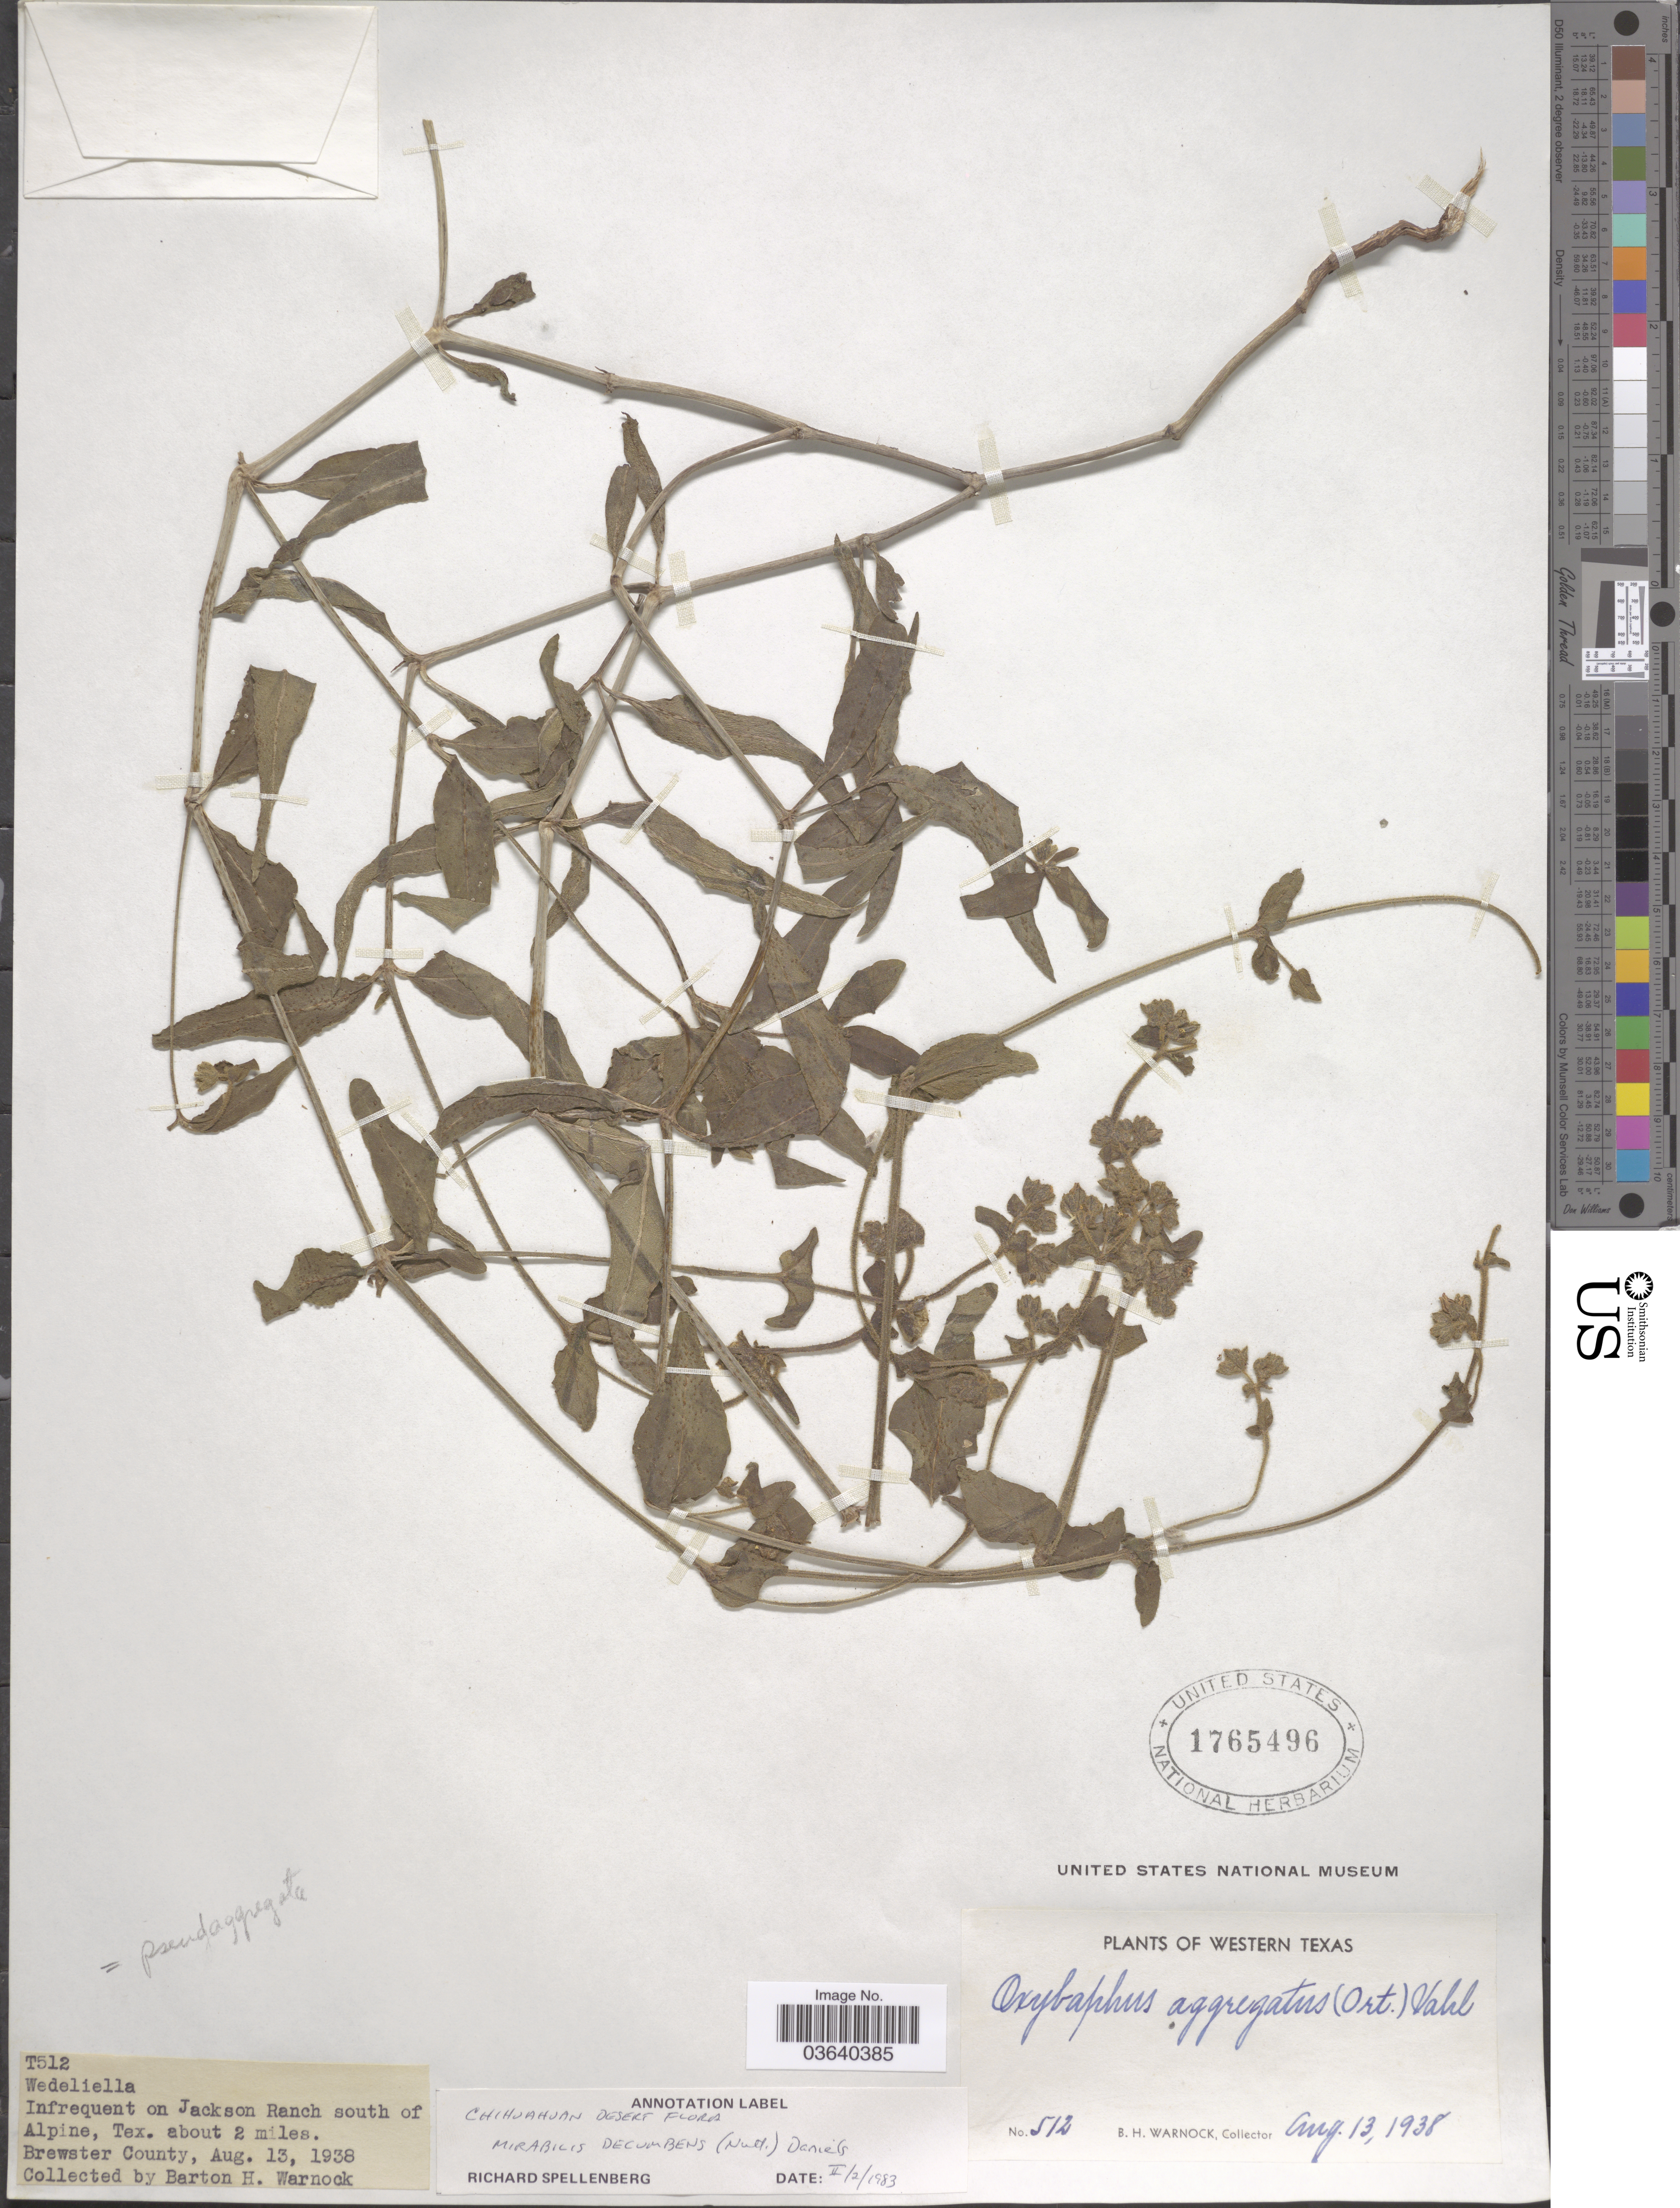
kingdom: Plantae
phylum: Tracheophyta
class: Magnoliopsida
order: Caryophyllales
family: Nyctaginaceae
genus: Mirabilis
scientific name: Mirabilis decumbens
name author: (Nutt.) Daniels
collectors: B. H. Warnock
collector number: T512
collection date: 1938-08-13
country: United States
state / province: Texas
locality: Western Texas. On Jackson Ranch south of Alpine, about 2 miles. Brewster County.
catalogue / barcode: US 1765496